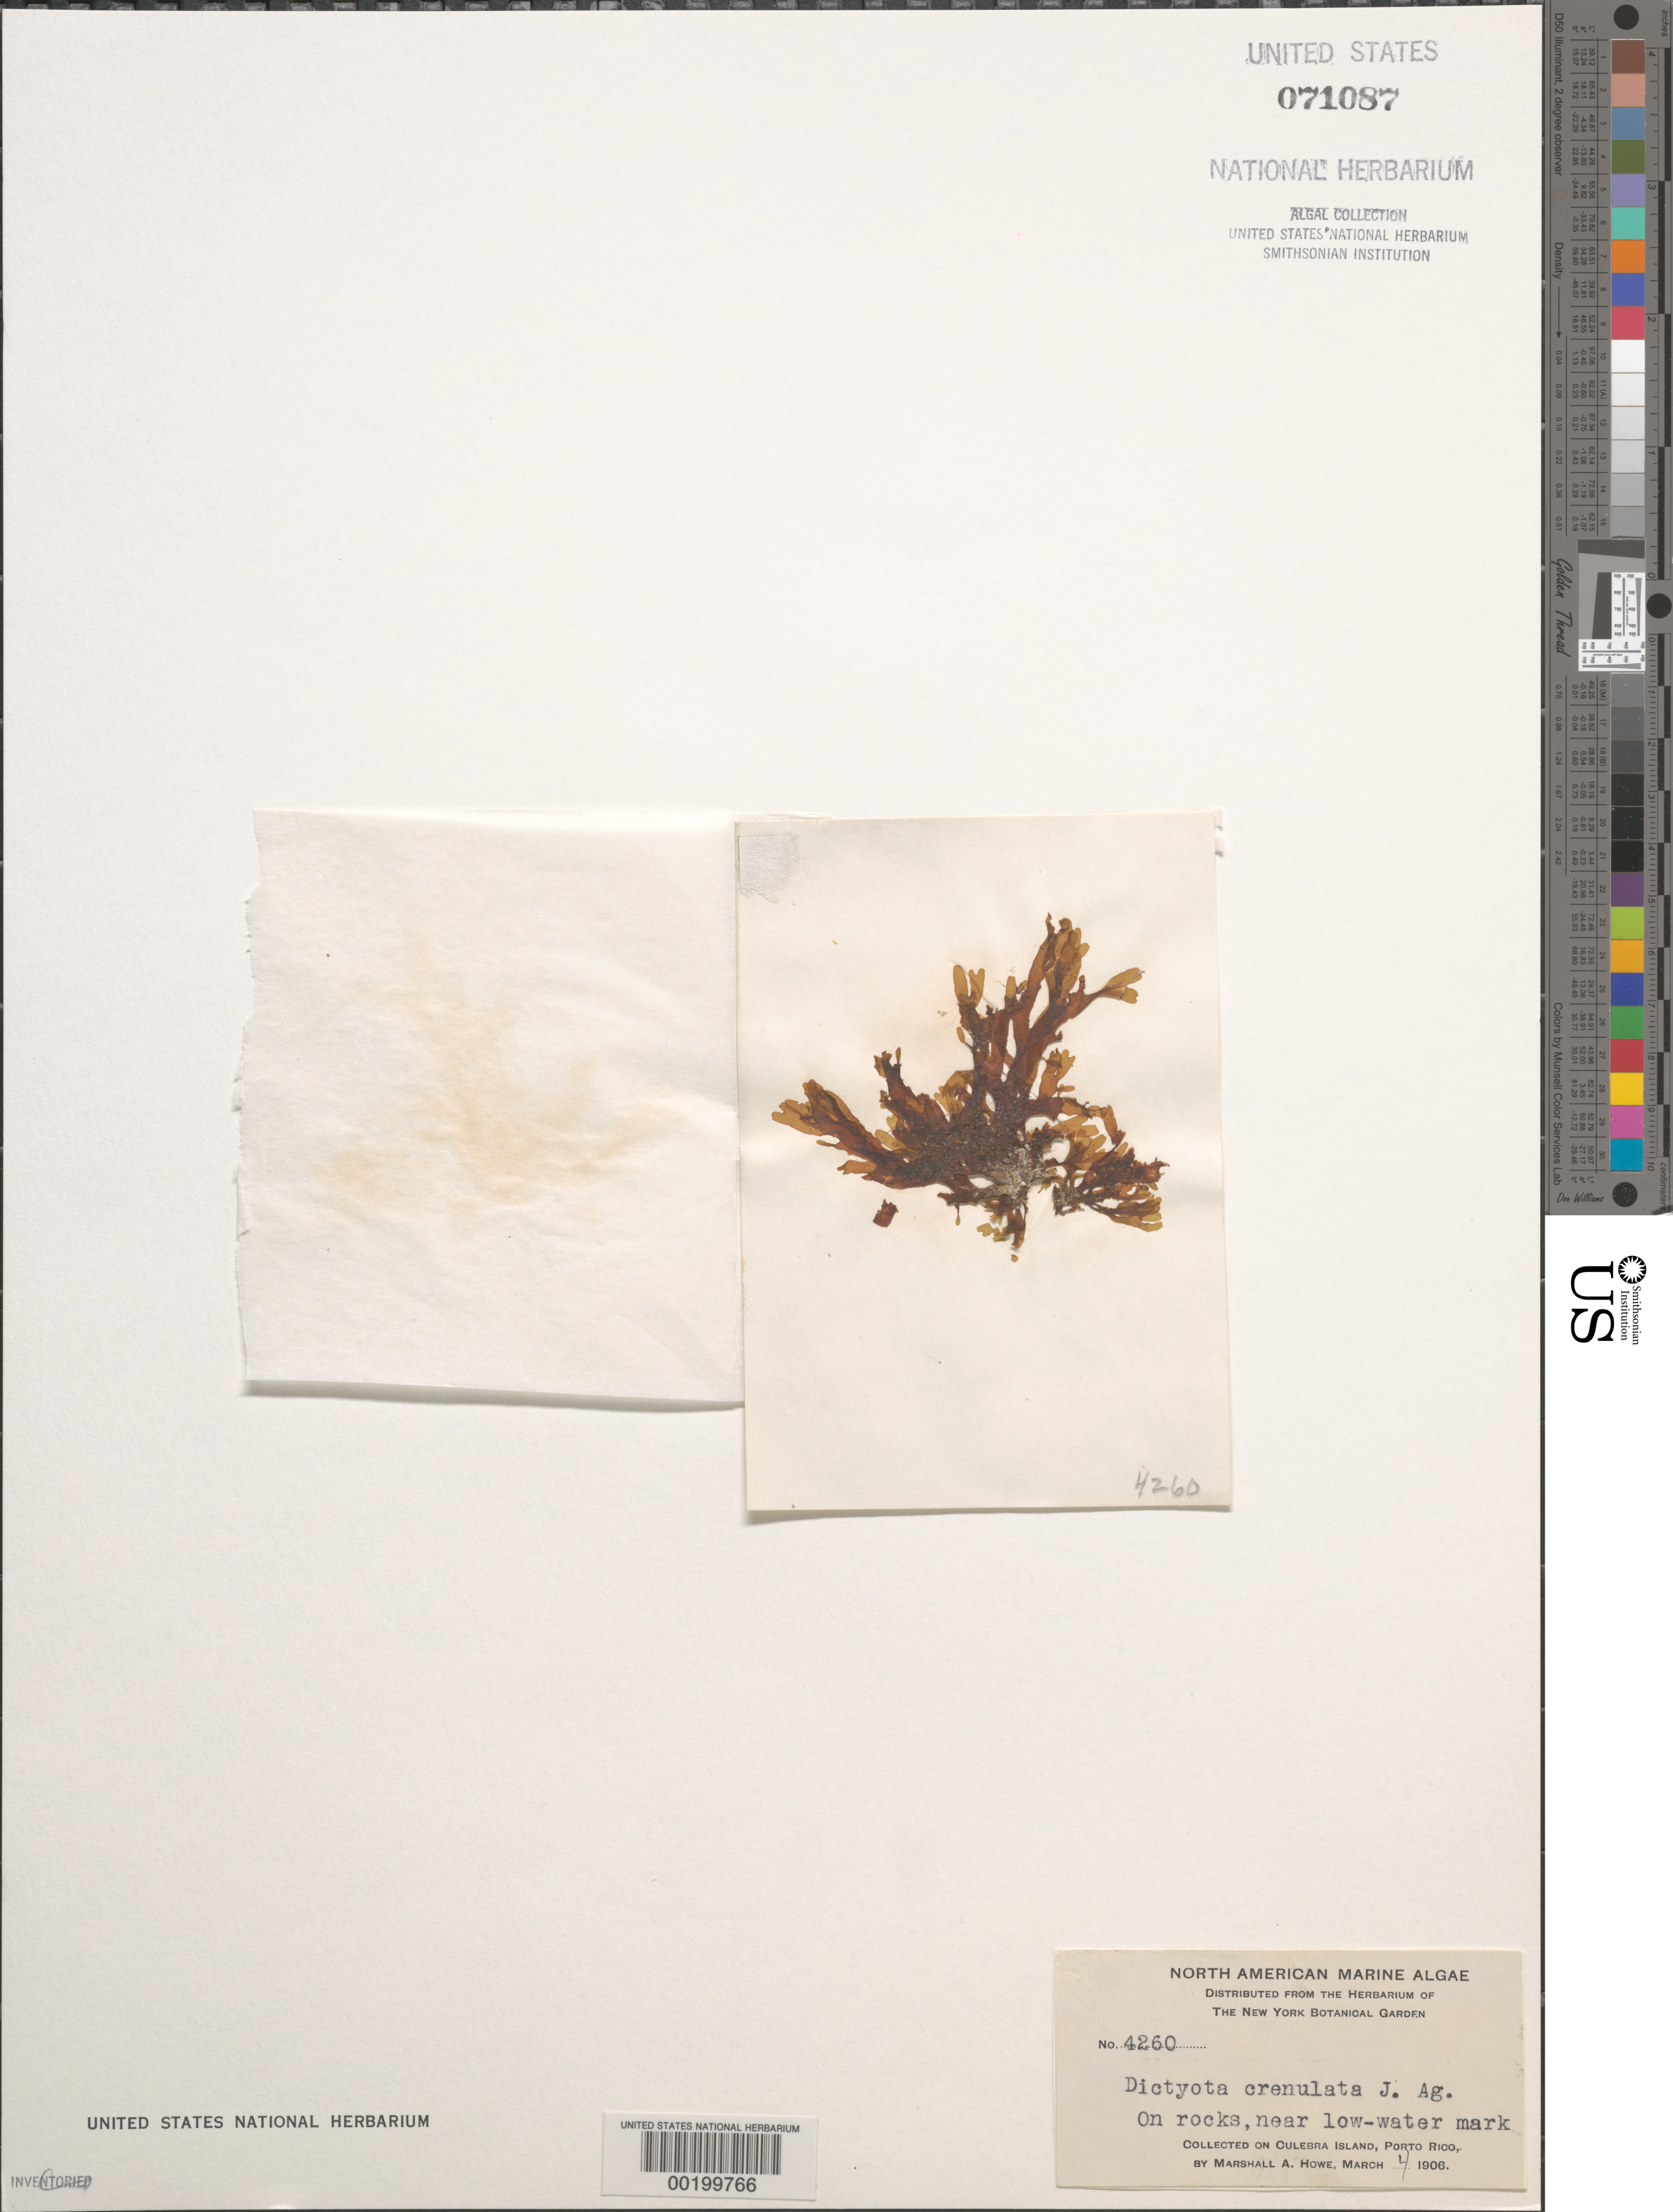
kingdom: Chromista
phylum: Ochrophyta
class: Phaeophyceae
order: Dictyotales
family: Dictyotaceae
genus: Dictyota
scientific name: Dictyota crenulata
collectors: M. A. Howe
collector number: MAH 4260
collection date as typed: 04 March 1906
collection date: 1906-03-04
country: Puerto Rico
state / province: Culebra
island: Isla de Culebra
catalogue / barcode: US 71087